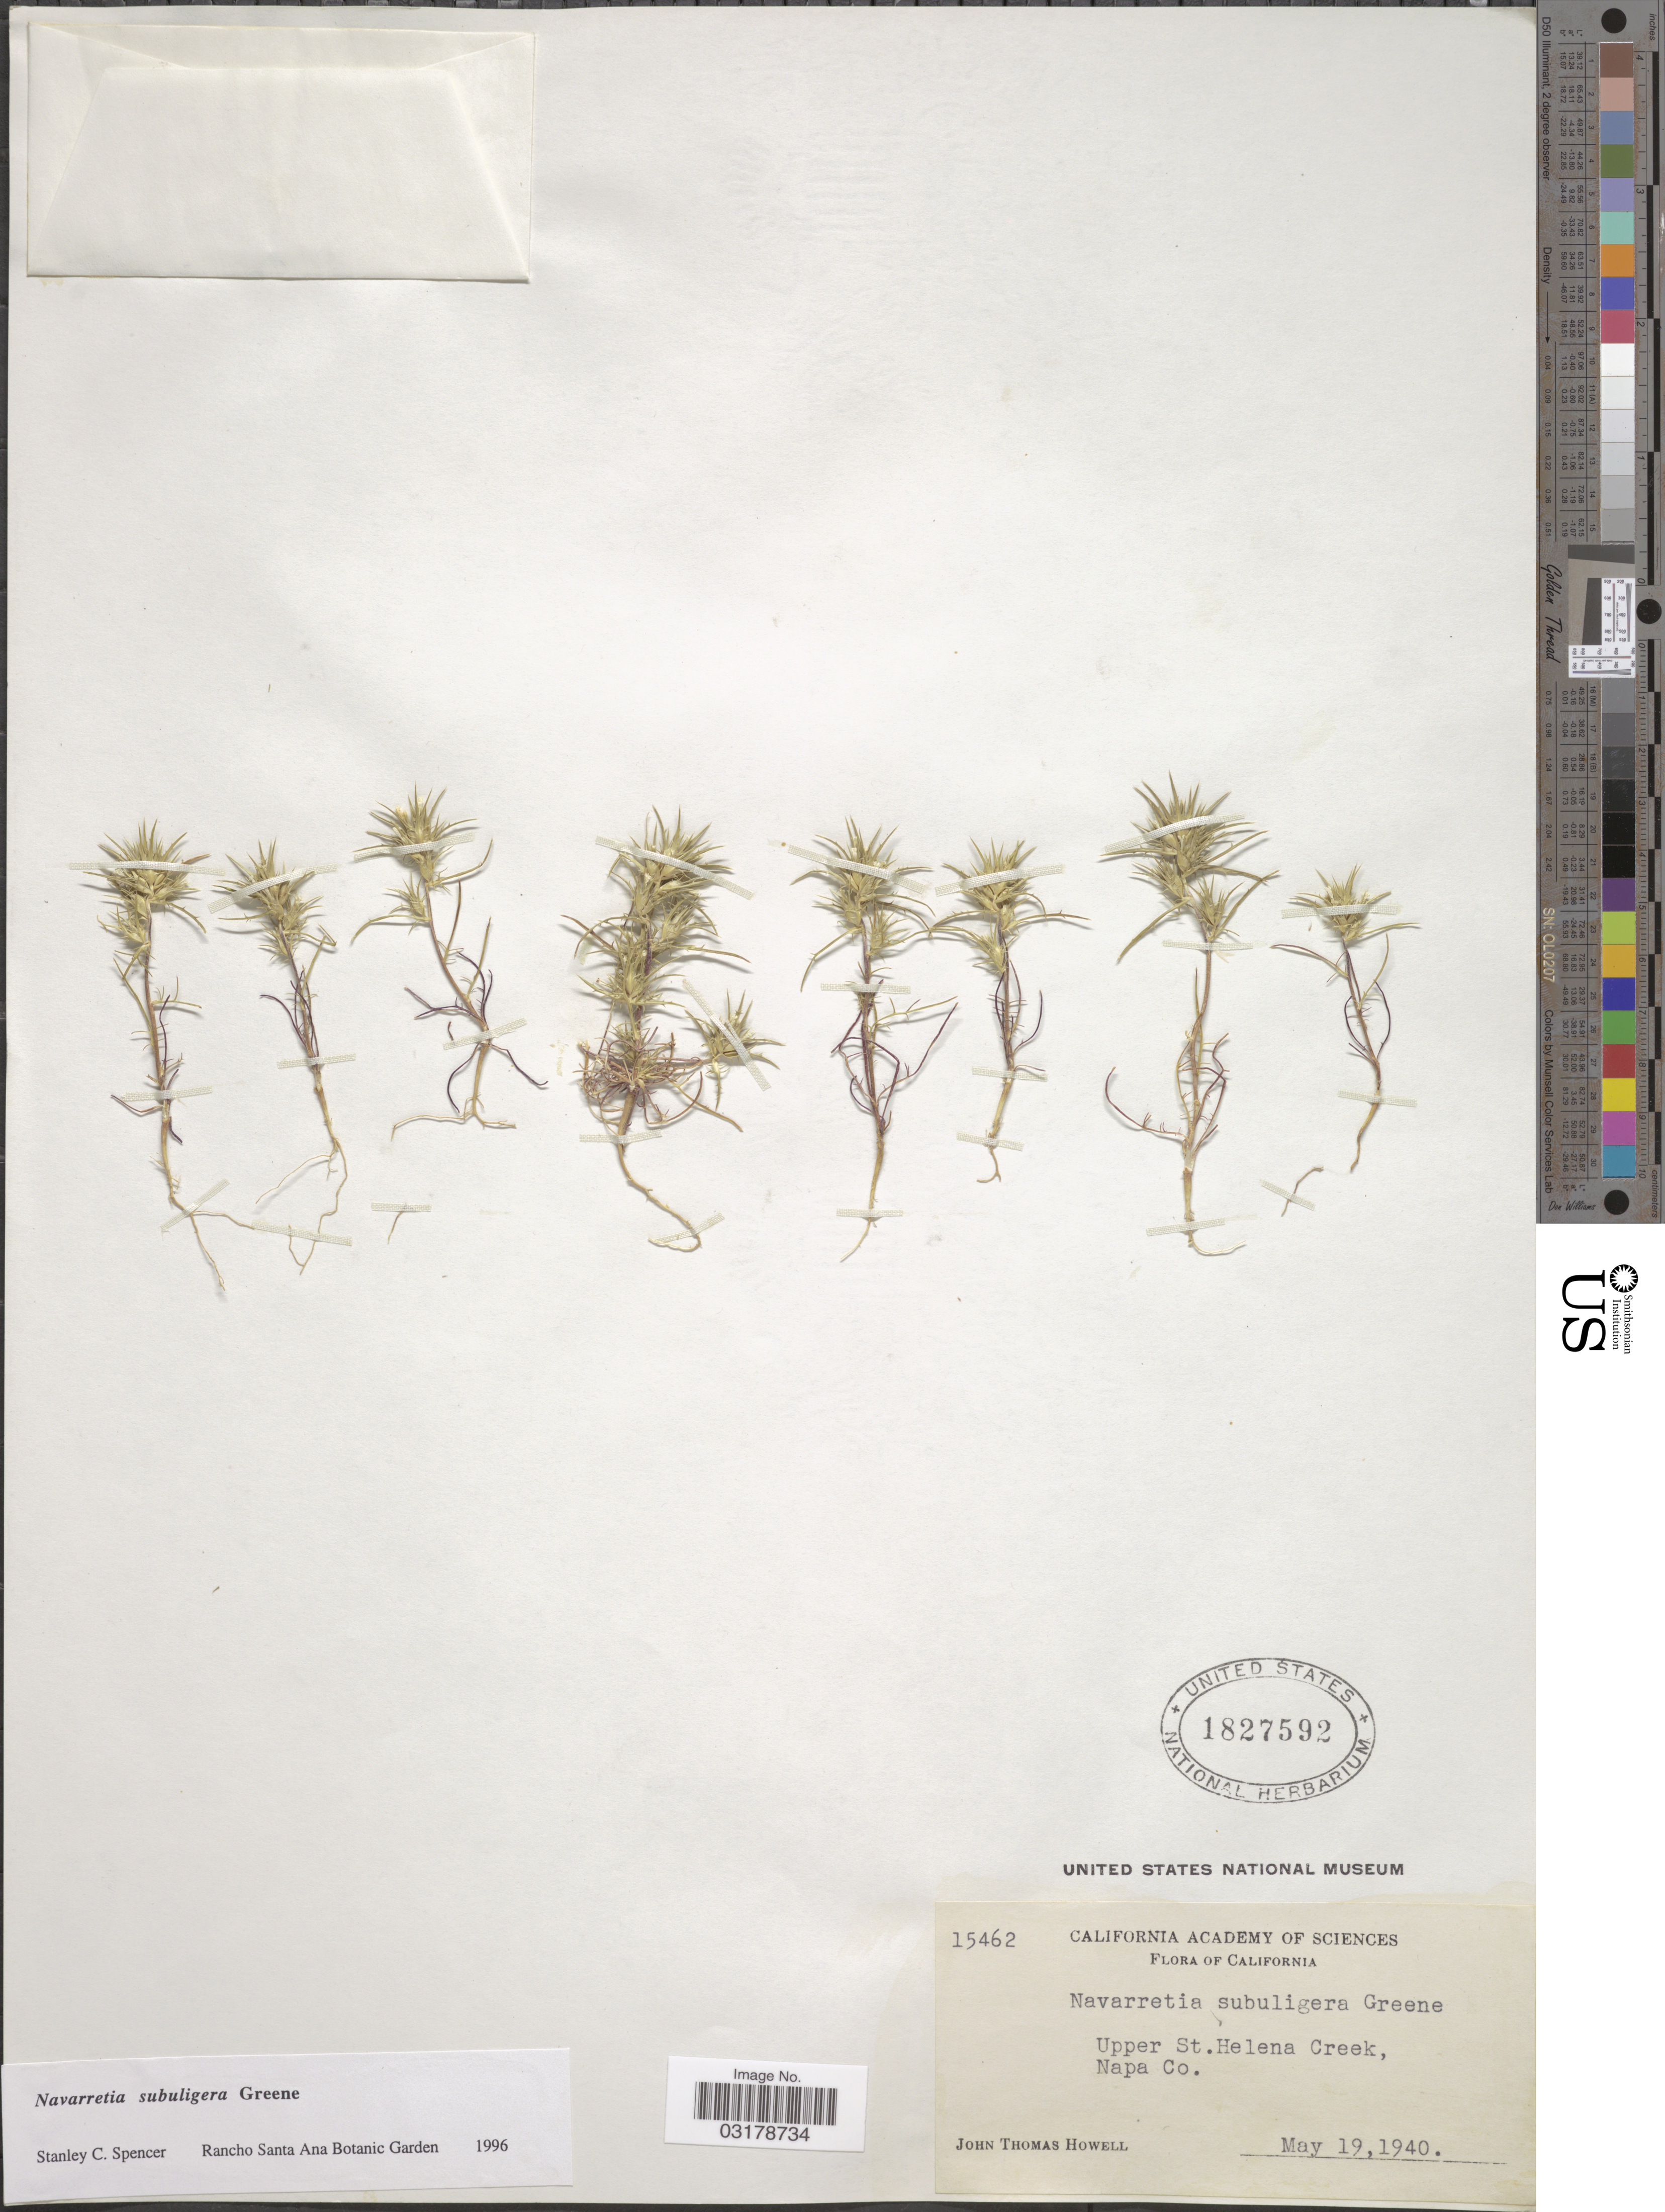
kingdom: Plantae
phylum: Tracheophyta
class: Magnoliopsida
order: Ericales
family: Polemoniaceae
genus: Navarretia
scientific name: Navarretia subuligera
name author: S.W. Greene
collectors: J. T. Howell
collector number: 15462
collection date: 1940-05-19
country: United States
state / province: Oregon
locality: Upper St. Helena Creek, Napa Co.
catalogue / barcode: US 18276592